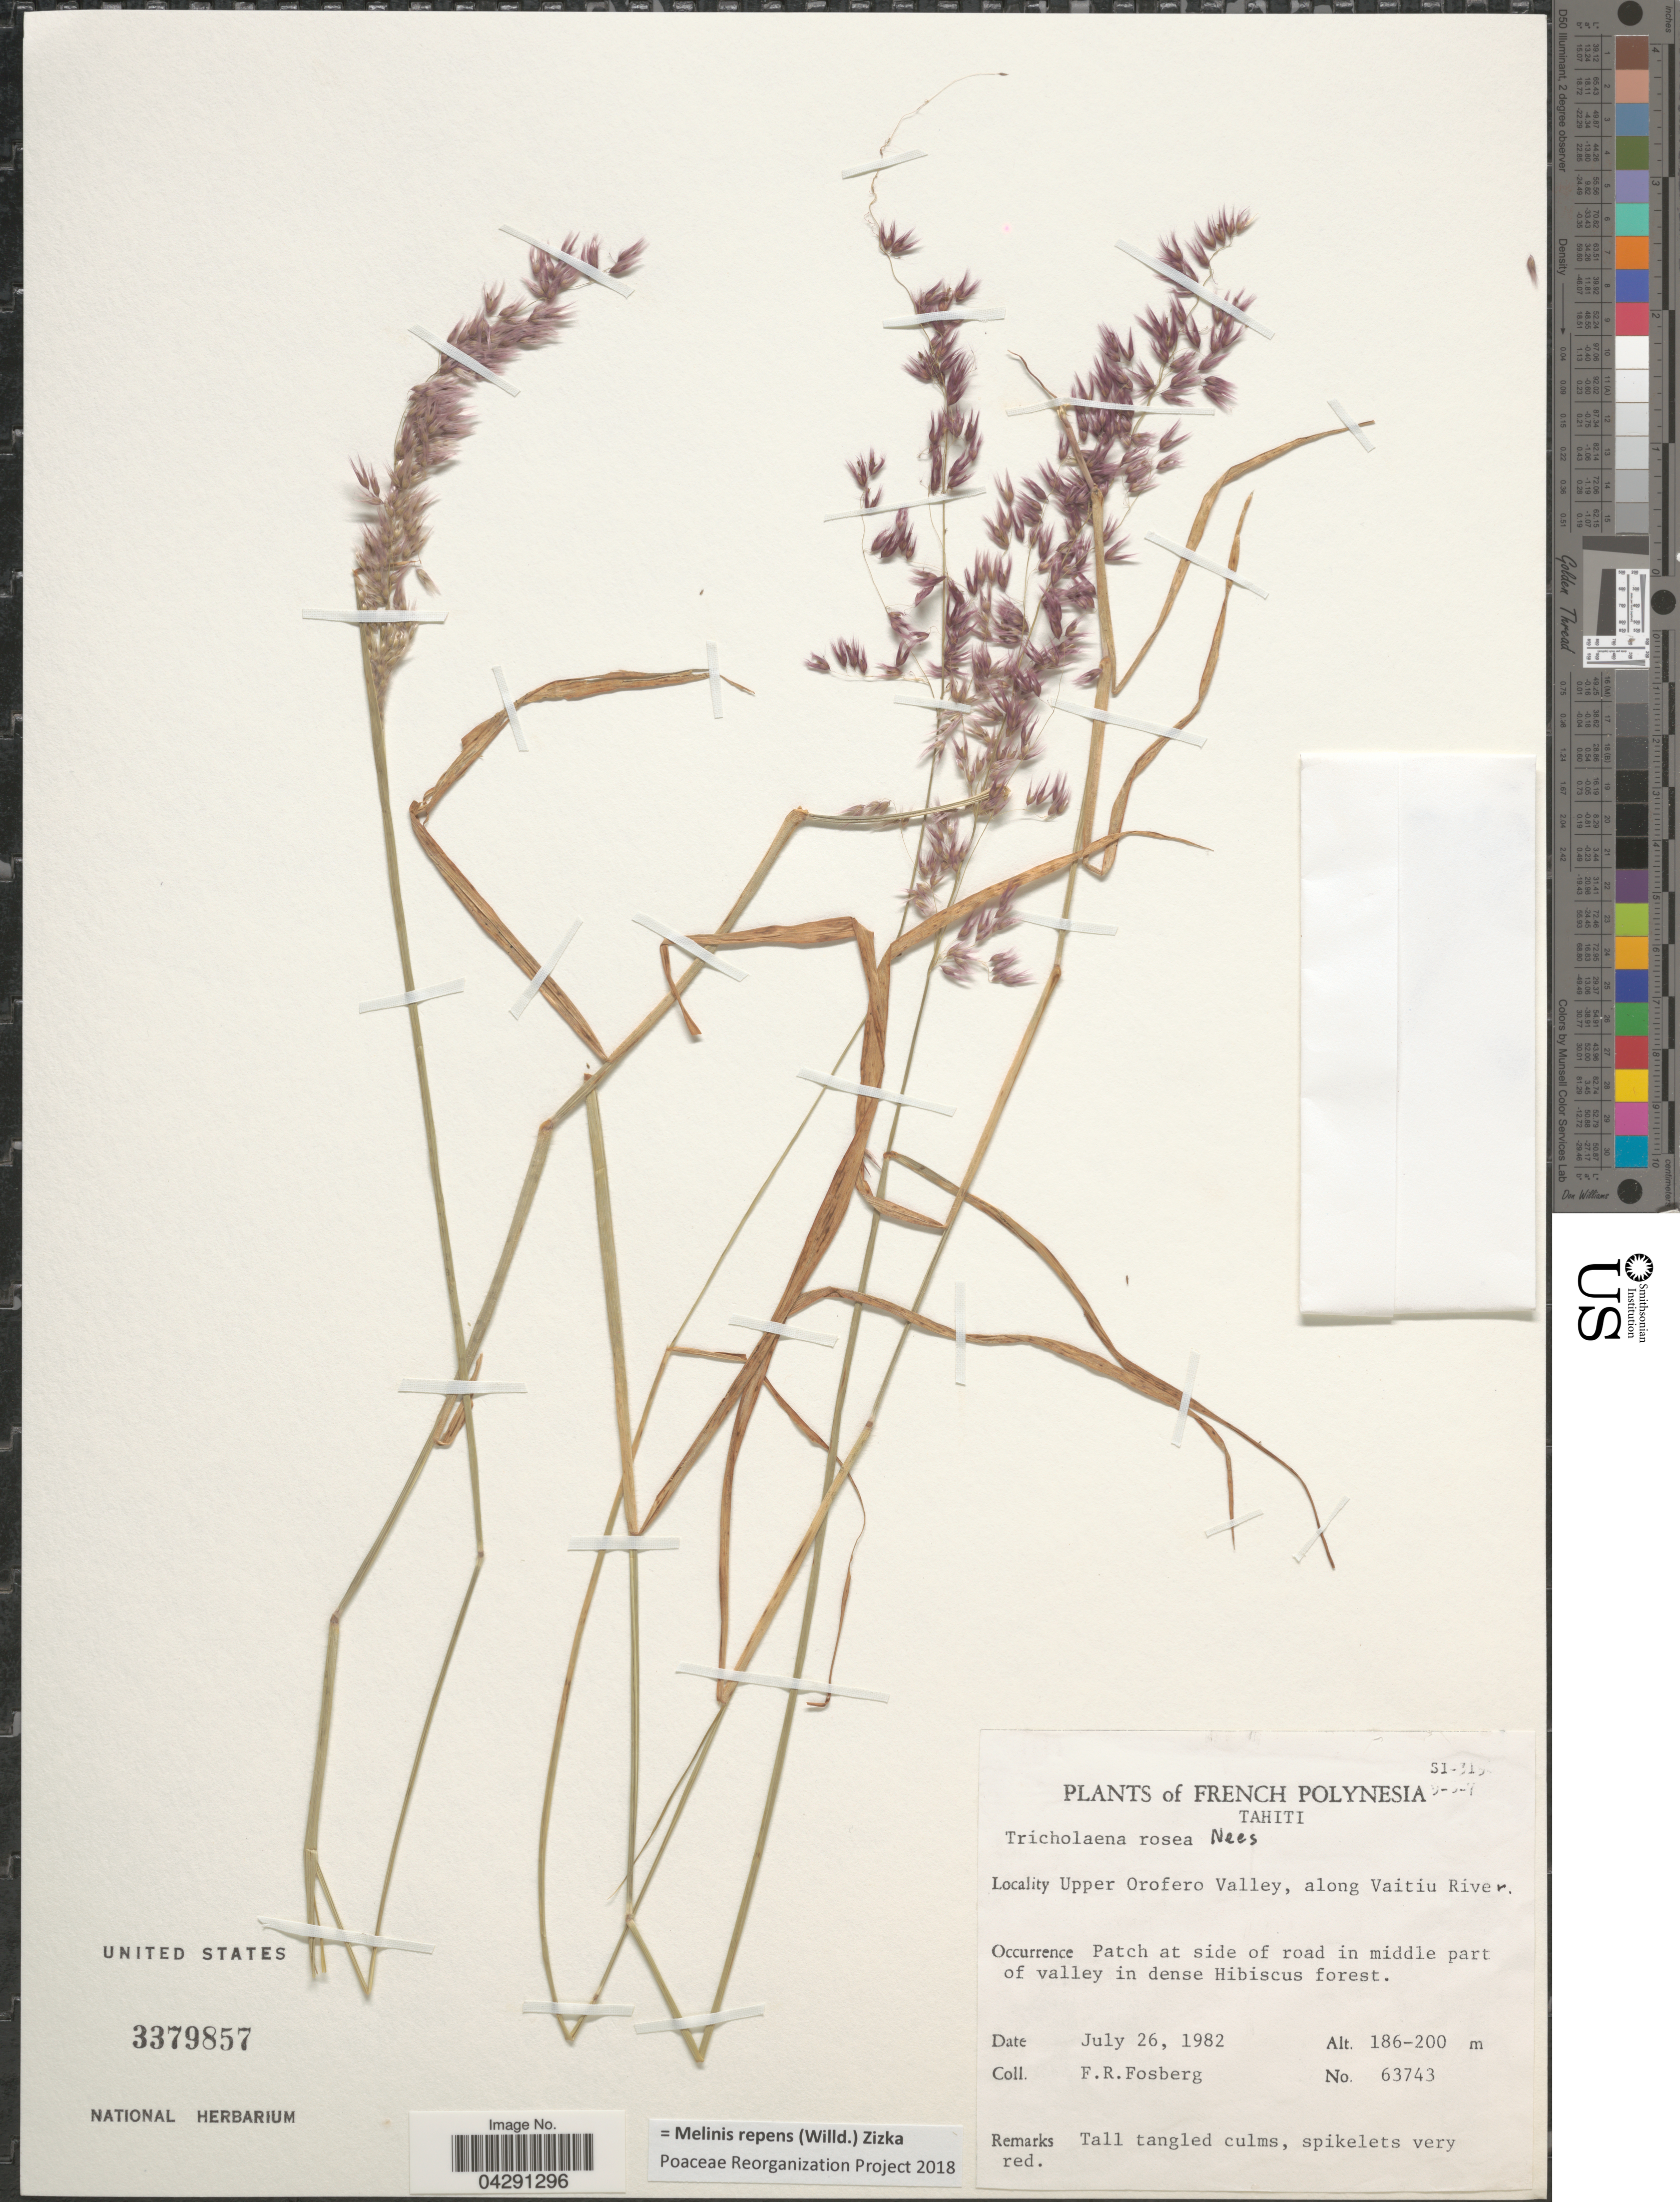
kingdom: Plantae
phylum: Tracheophyta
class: Liliopsida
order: Poales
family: Poaceae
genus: Melinis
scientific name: Melinis repens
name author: (Willd.) Zizka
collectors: F. R. Fosberg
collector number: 63743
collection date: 1982-07-26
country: French Polynesia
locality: Tahiti. Upper Orofero Valley, along Vaitiu River. Patch at side of road in middle part of valley in dense Hibiscus forest.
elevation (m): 186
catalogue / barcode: US 3379857